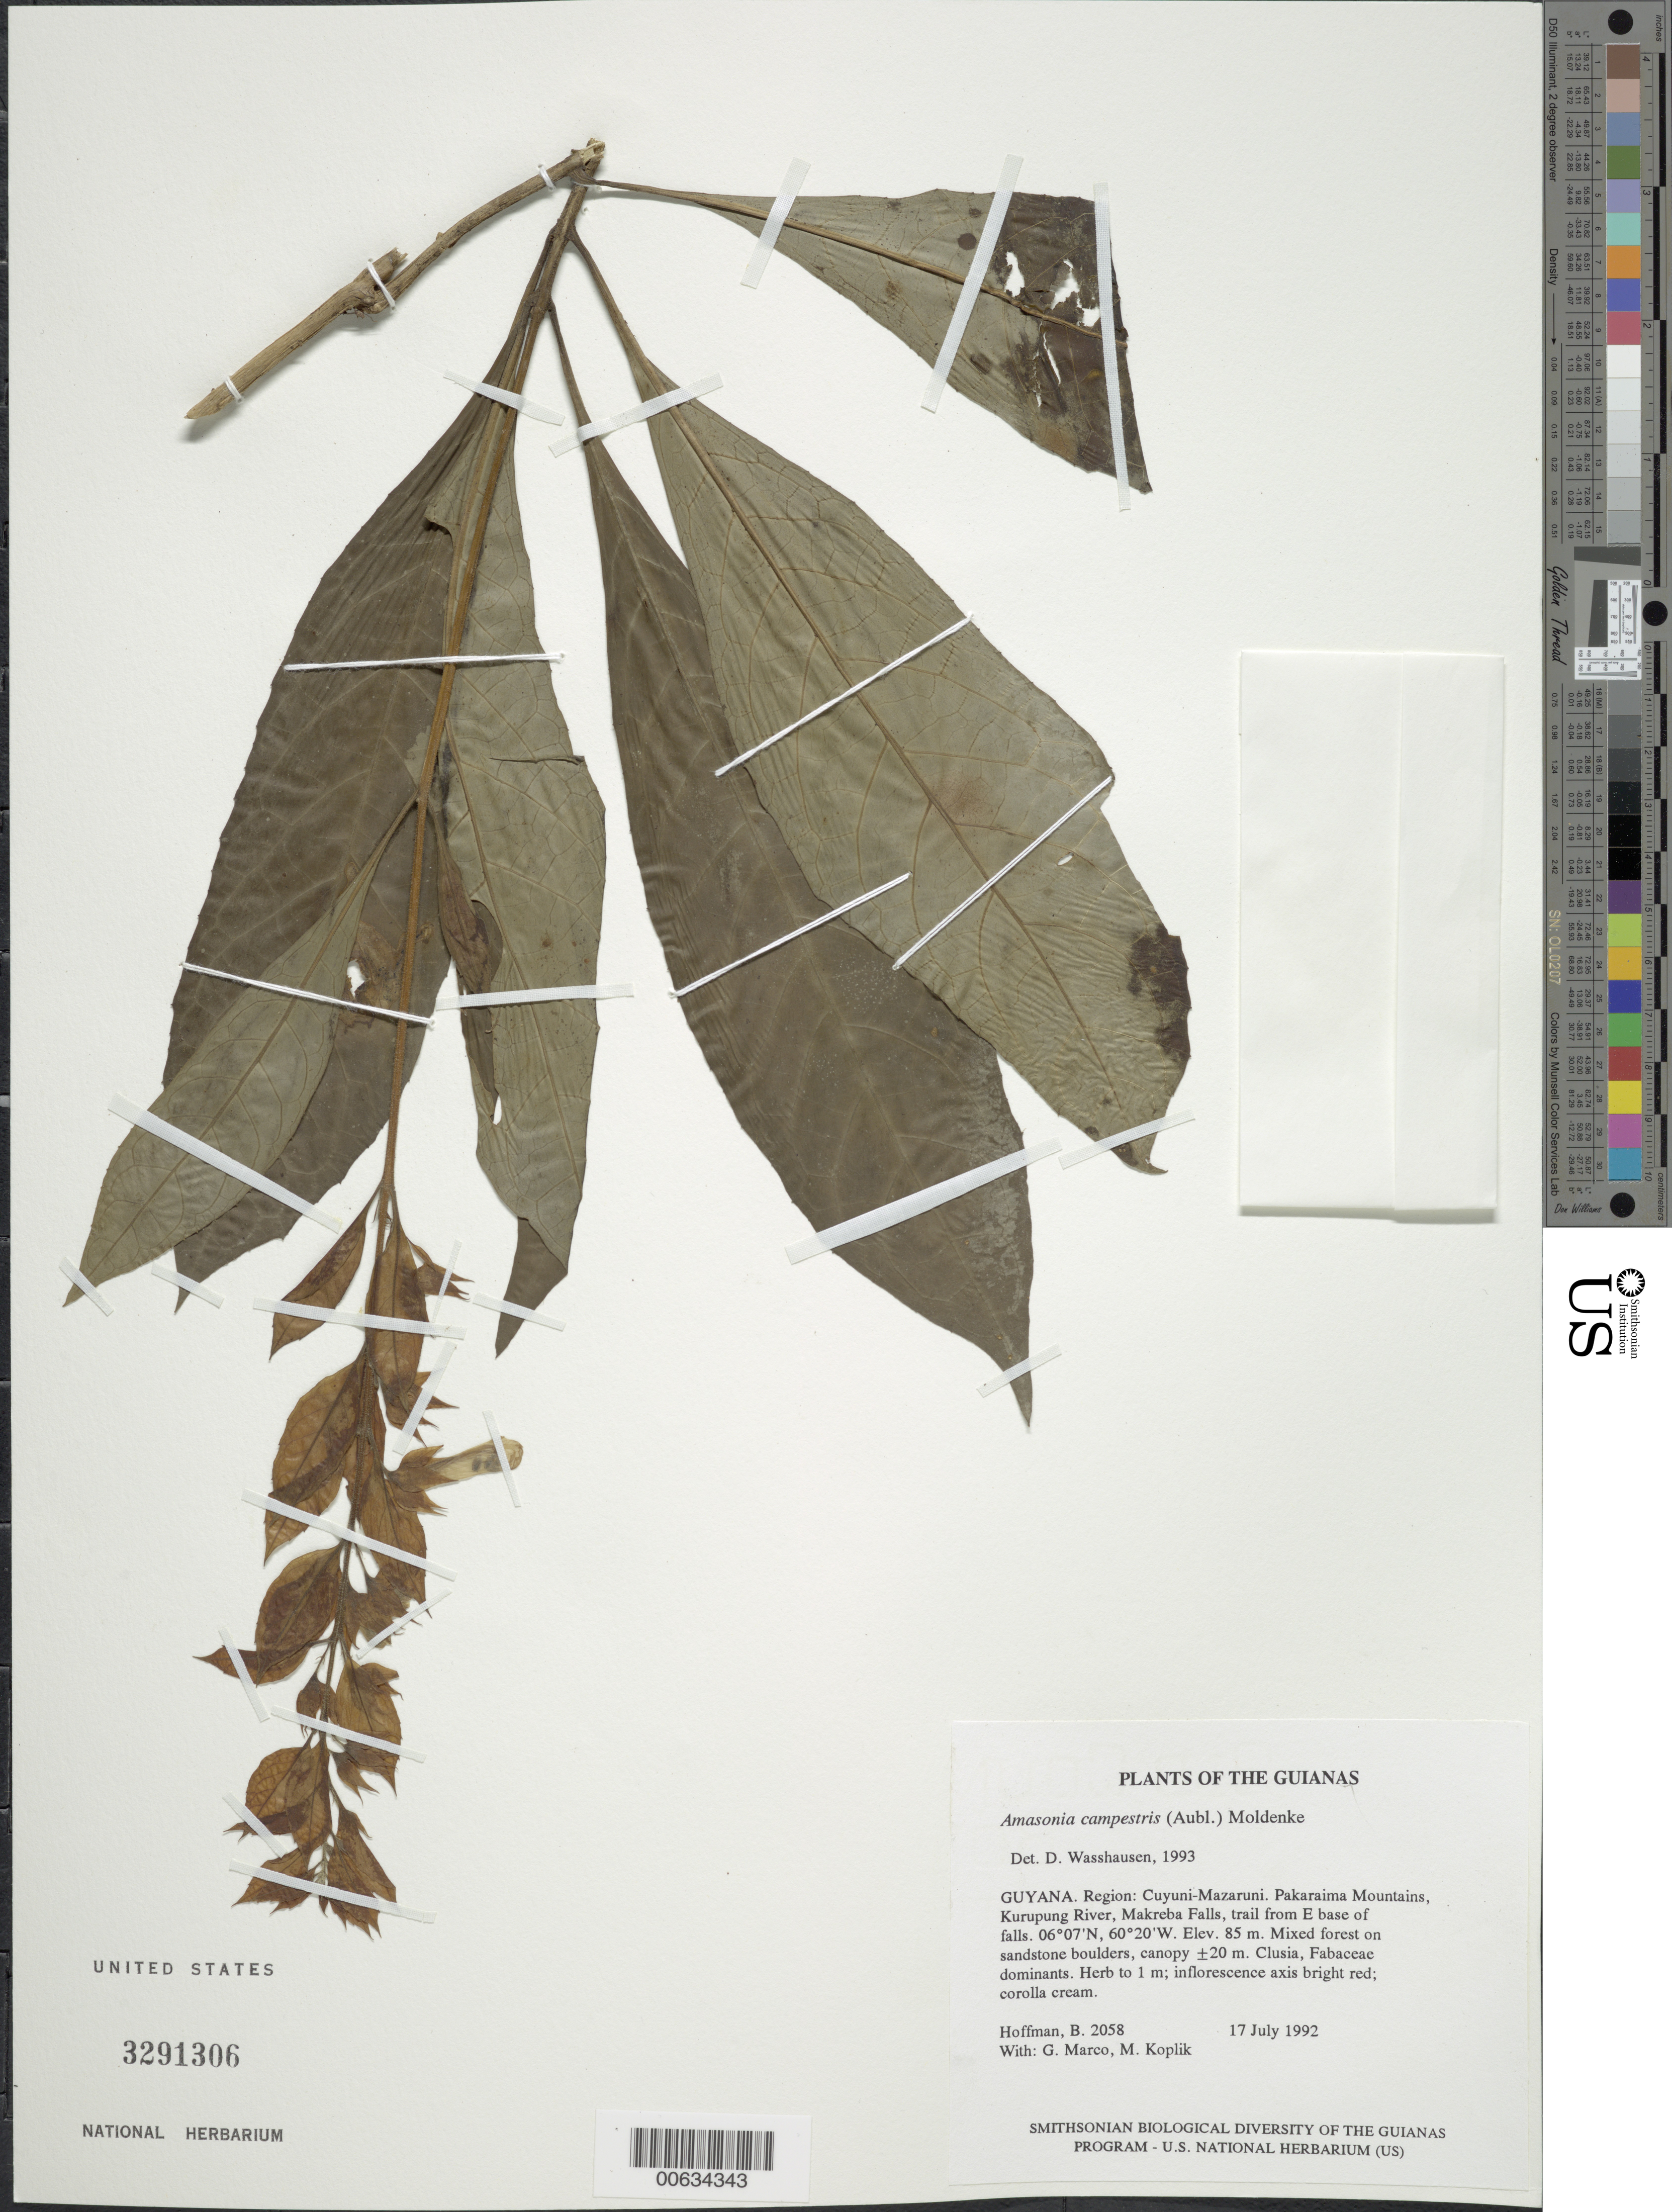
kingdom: Plantae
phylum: Tracheophyta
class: Magnoliopsida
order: Lamiales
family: Lamiaceae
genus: Amasonia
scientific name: Amasonia campestris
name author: (Aubl.) Moldenke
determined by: Wasshausen, Dieter C., (BOT), Smithsonian Institution - National Museum of Natural History (UNITED STATES)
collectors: B. Hoffman, G. Marco & M. Koplik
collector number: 2058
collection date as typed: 17 July 1992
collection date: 1992-07-17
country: Guyana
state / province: Cuyuni-Mazaruni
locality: Pakaraima Mountains, Kurupung River, Makreba Falls, trail from E base of falls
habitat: Mixed forest on sandstone boulders, canopy ±20 m. Clusia, Fabaceae dominants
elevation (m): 85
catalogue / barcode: US 3291306